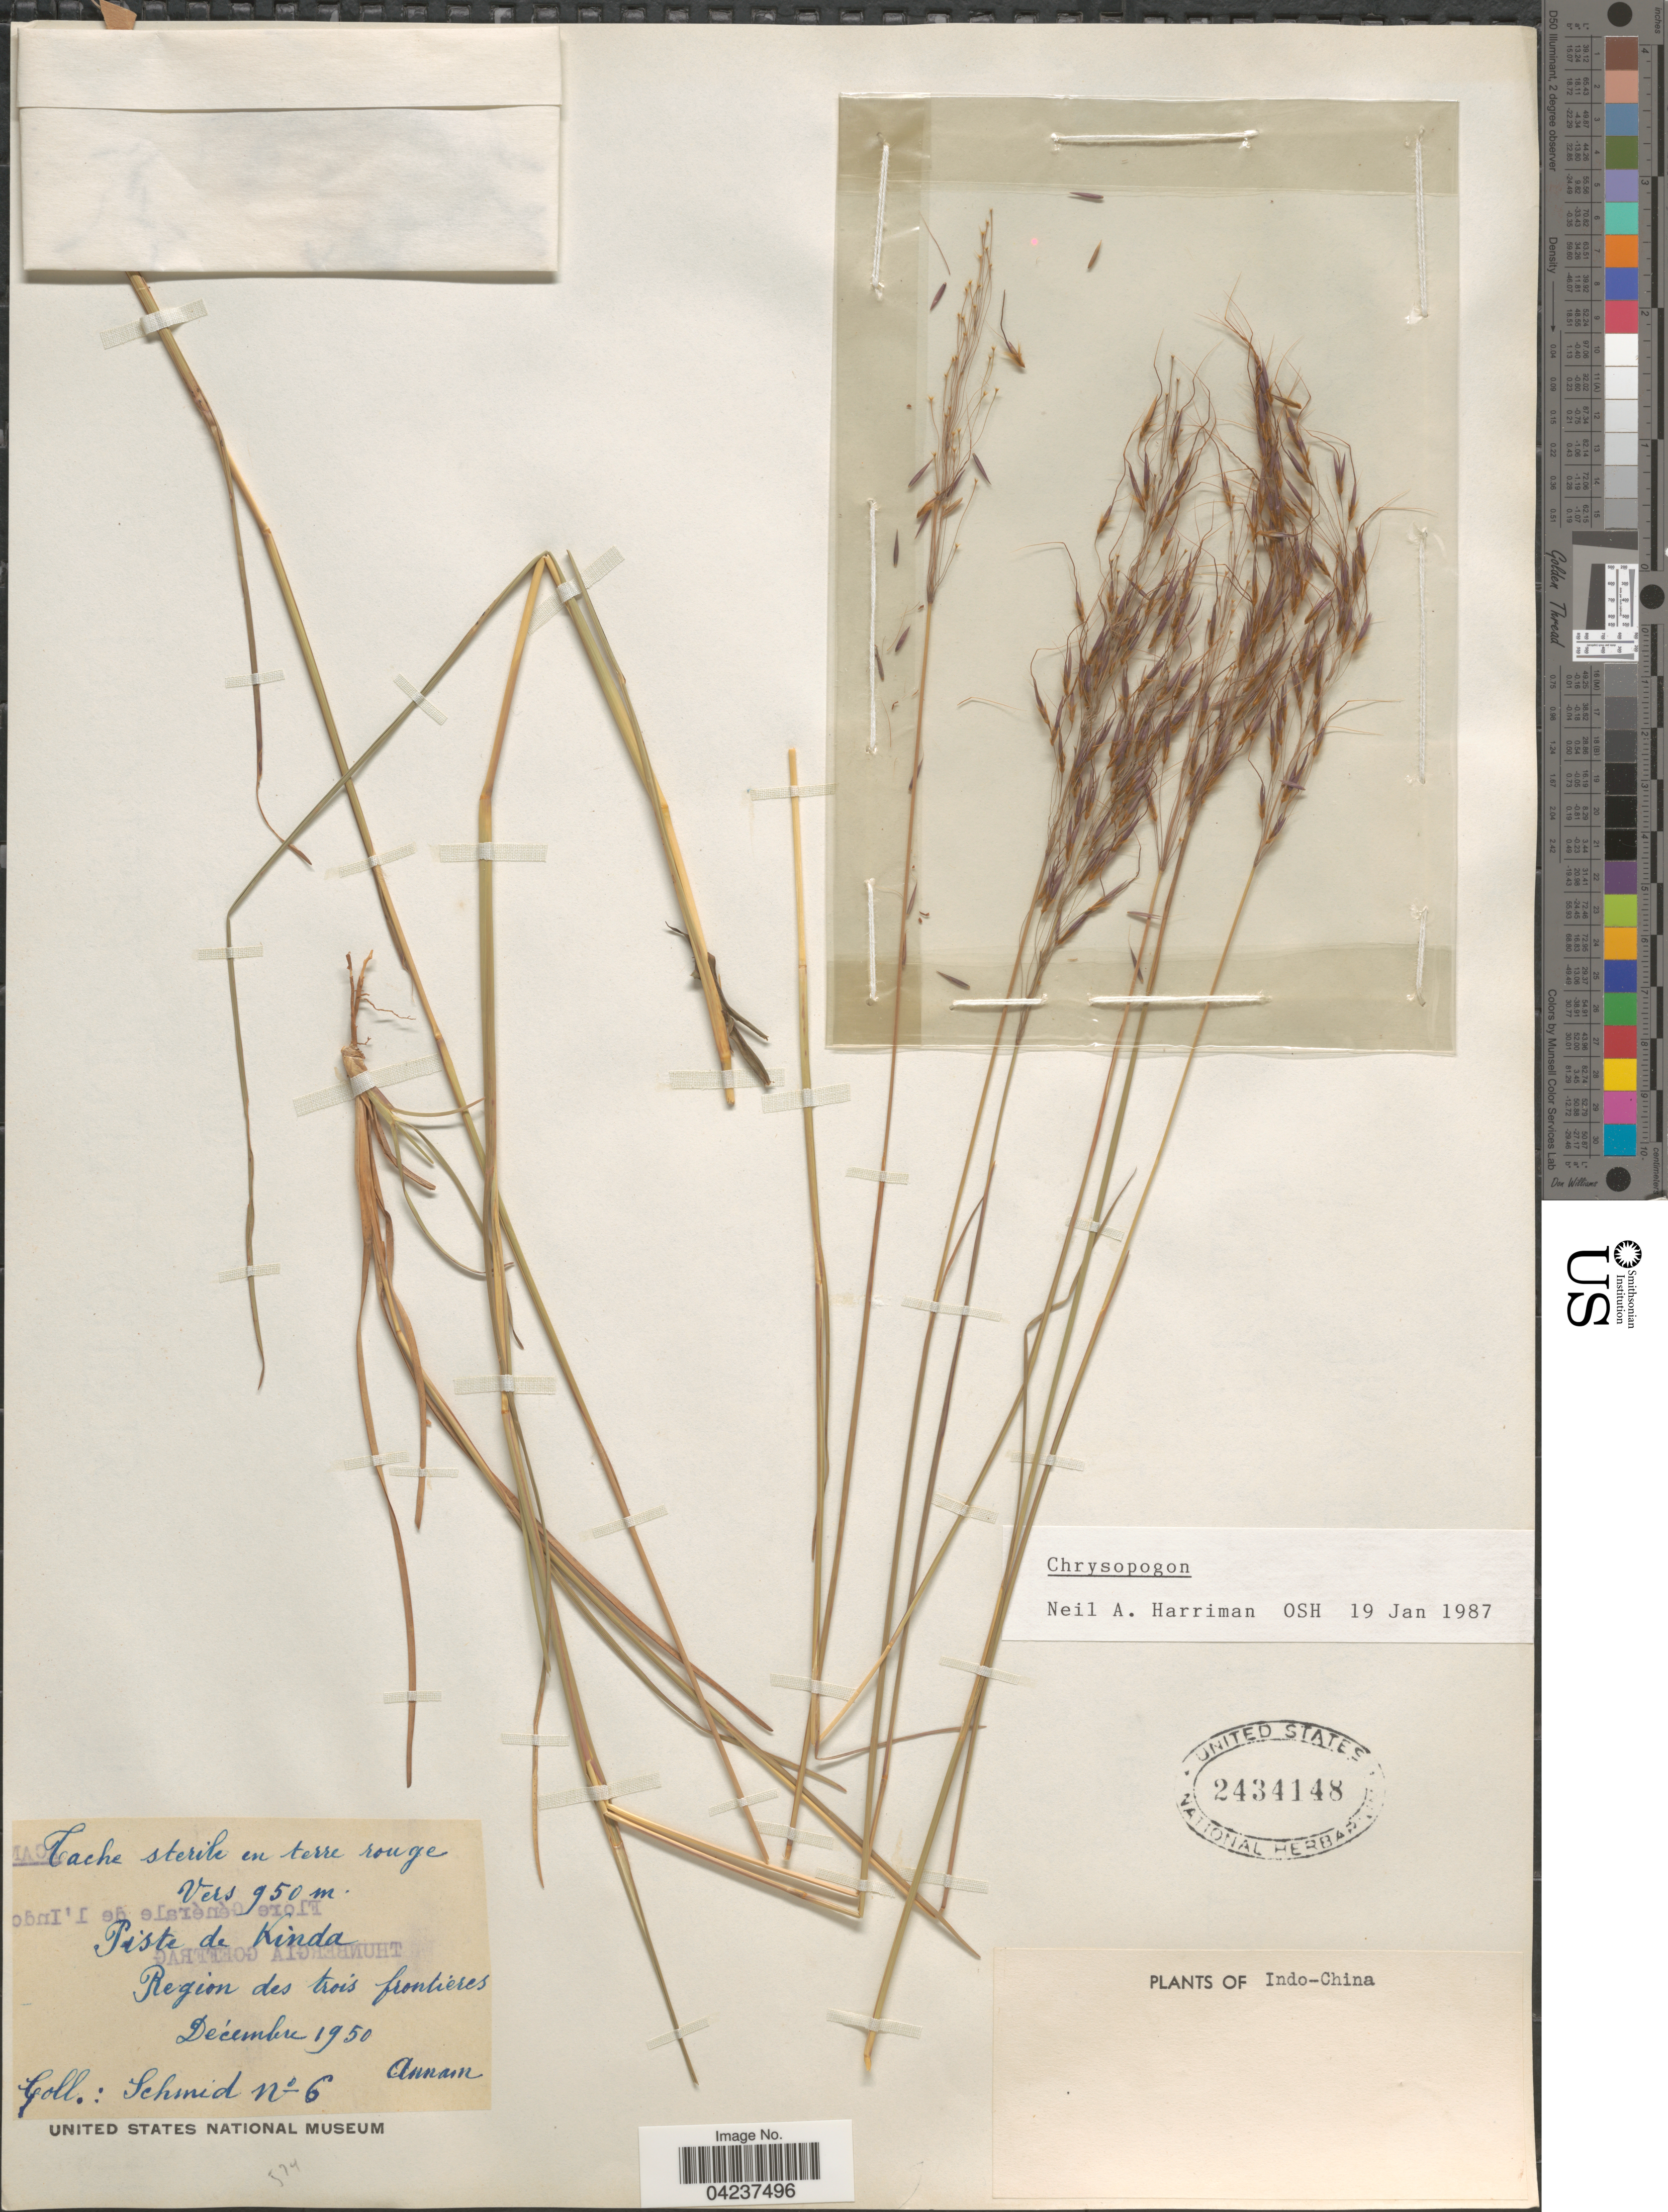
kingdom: Plantae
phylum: Tracheophyta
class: Liliopsida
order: Poales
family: Poaceae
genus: Chrysopogon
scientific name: Chrysopogon sp.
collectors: Schmid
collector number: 6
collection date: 1950-12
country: Vietnam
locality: Piste de Kinda. Region des trois frontieres. Annam.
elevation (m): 950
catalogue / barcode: US 2434148